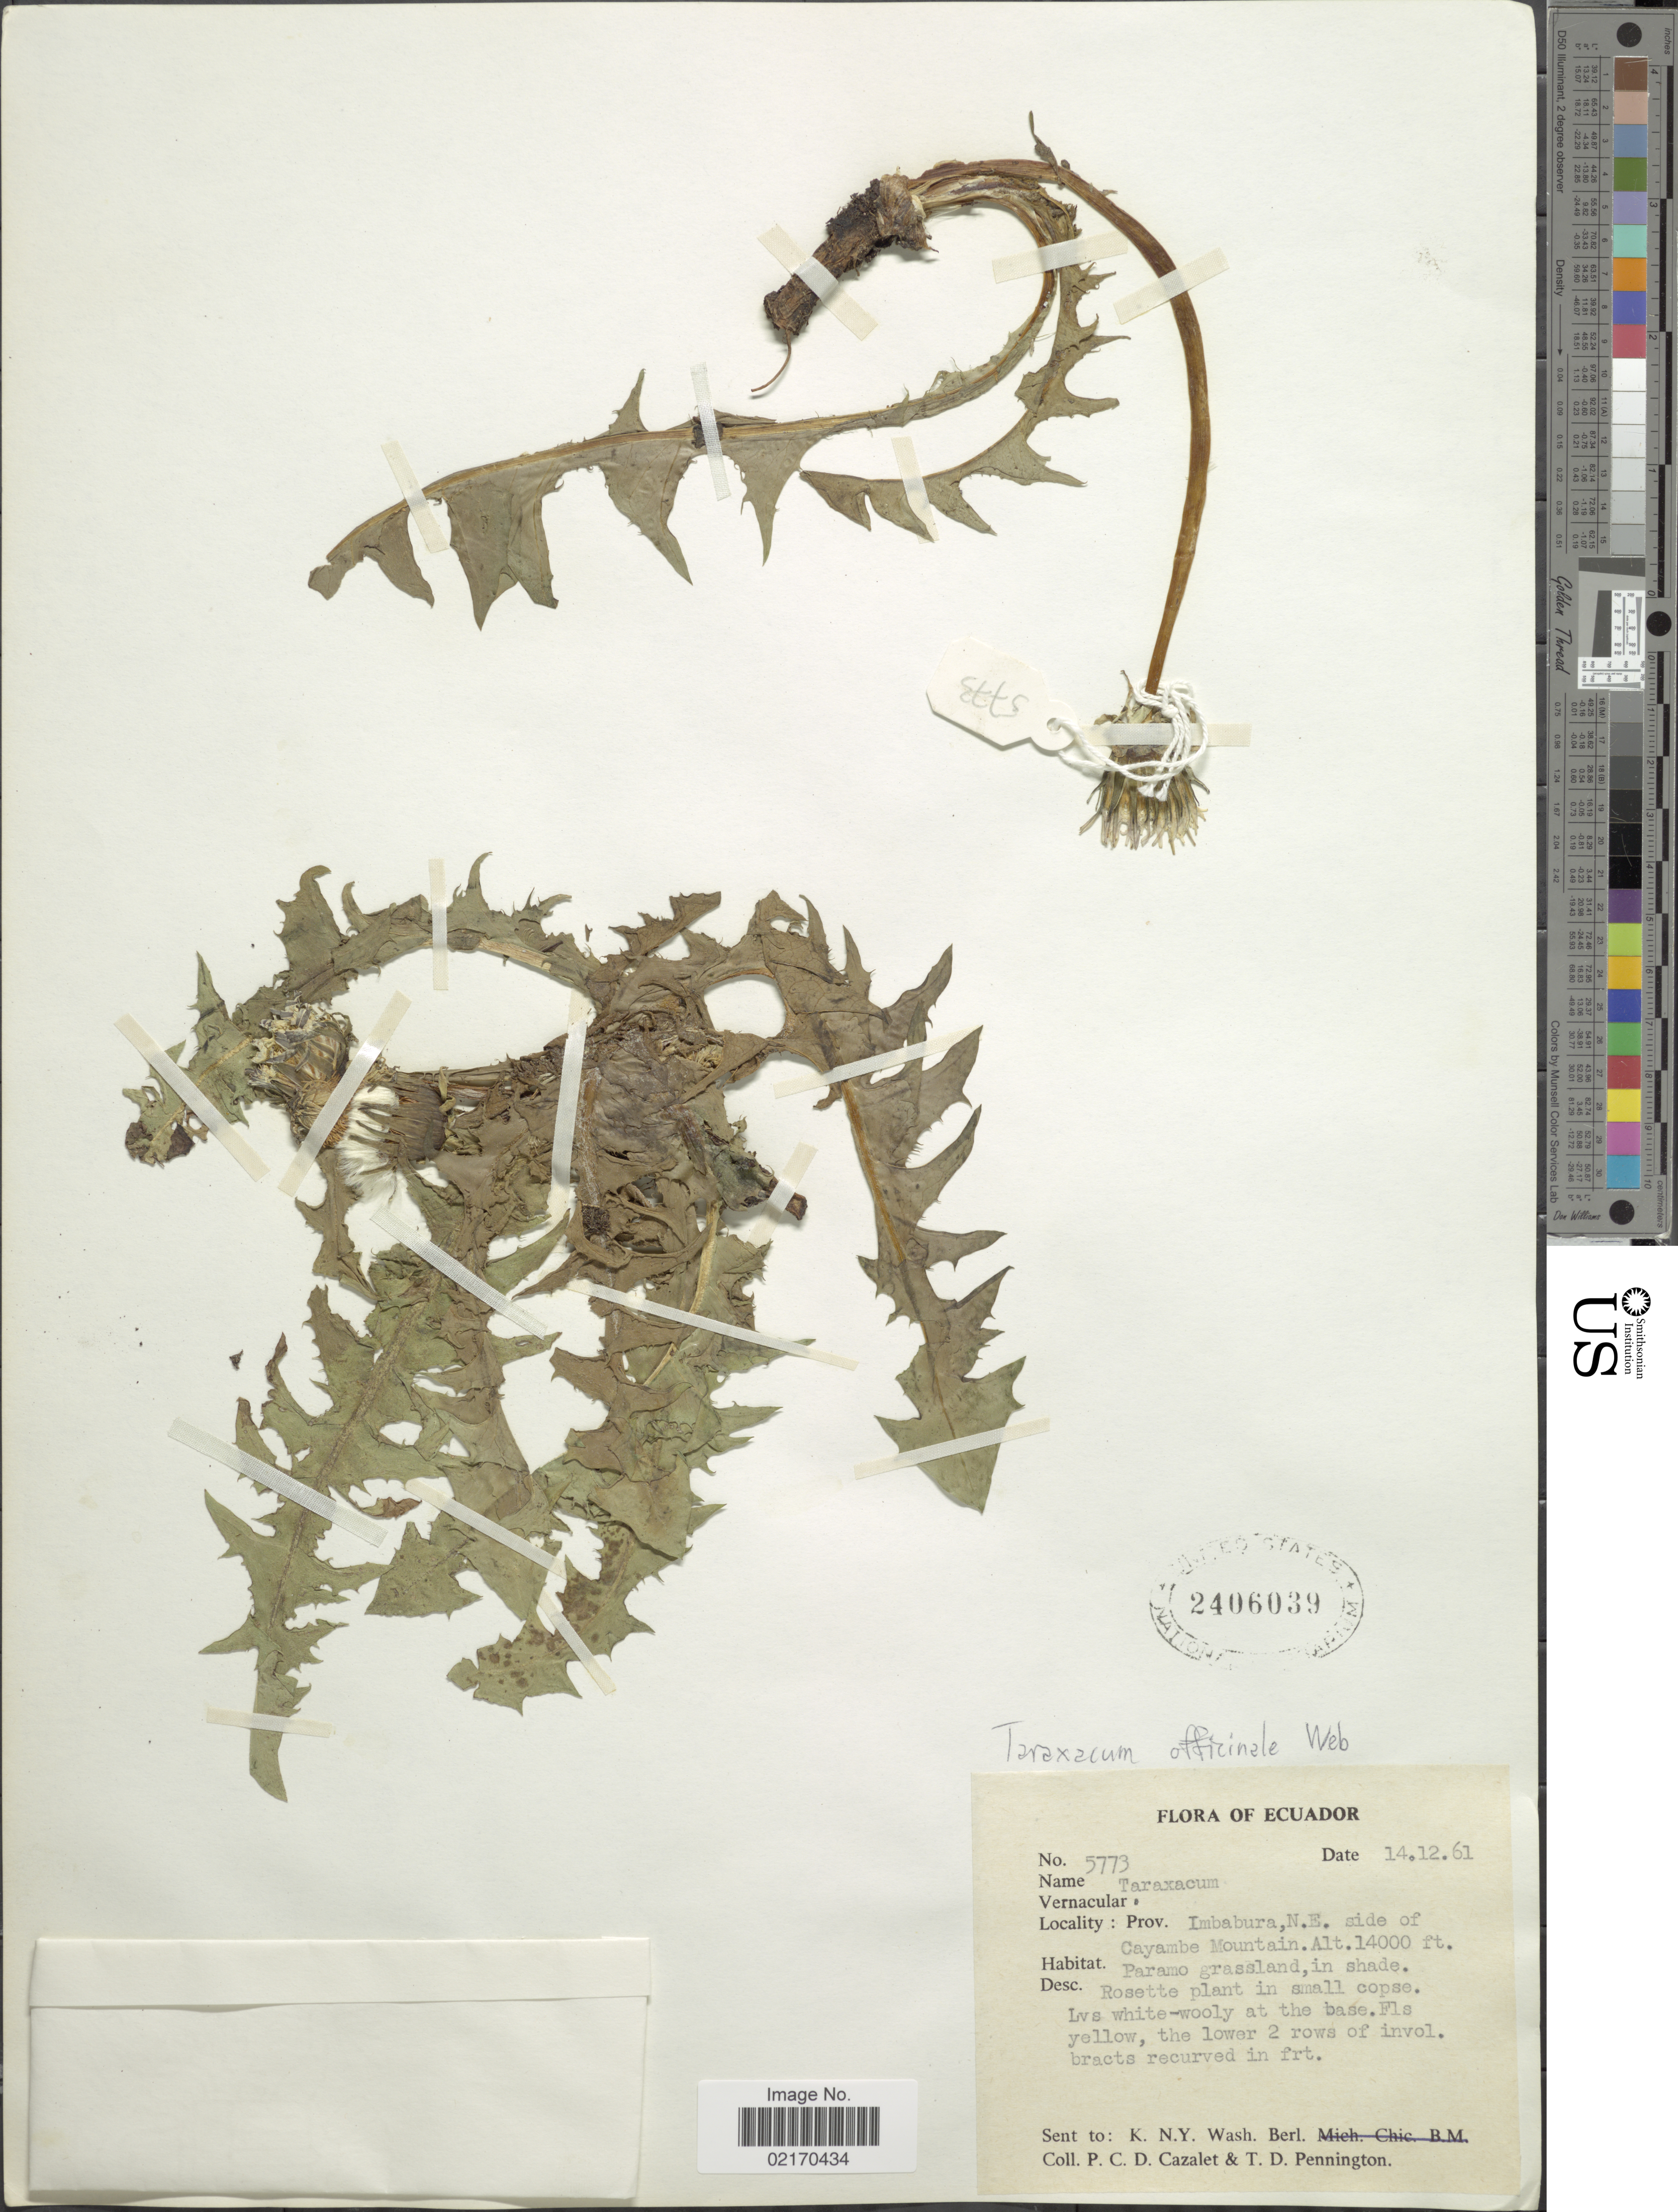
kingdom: Plantae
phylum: Tracheophyta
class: Magnoliopsida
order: Asterales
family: Asteraceae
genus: Taraxacum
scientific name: Taraxacum officinale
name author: G.H. Weber ex F.H. Wigg.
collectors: P. C. D. Cazalet & T. D. Pennington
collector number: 5773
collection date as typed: Transcribed d/m/y: 14/12/61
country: Ecuador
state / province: Imbabura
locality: N.E. side of Cayambe Mountain, Paramo grassland.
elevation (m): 4267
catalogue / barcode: US 2406039